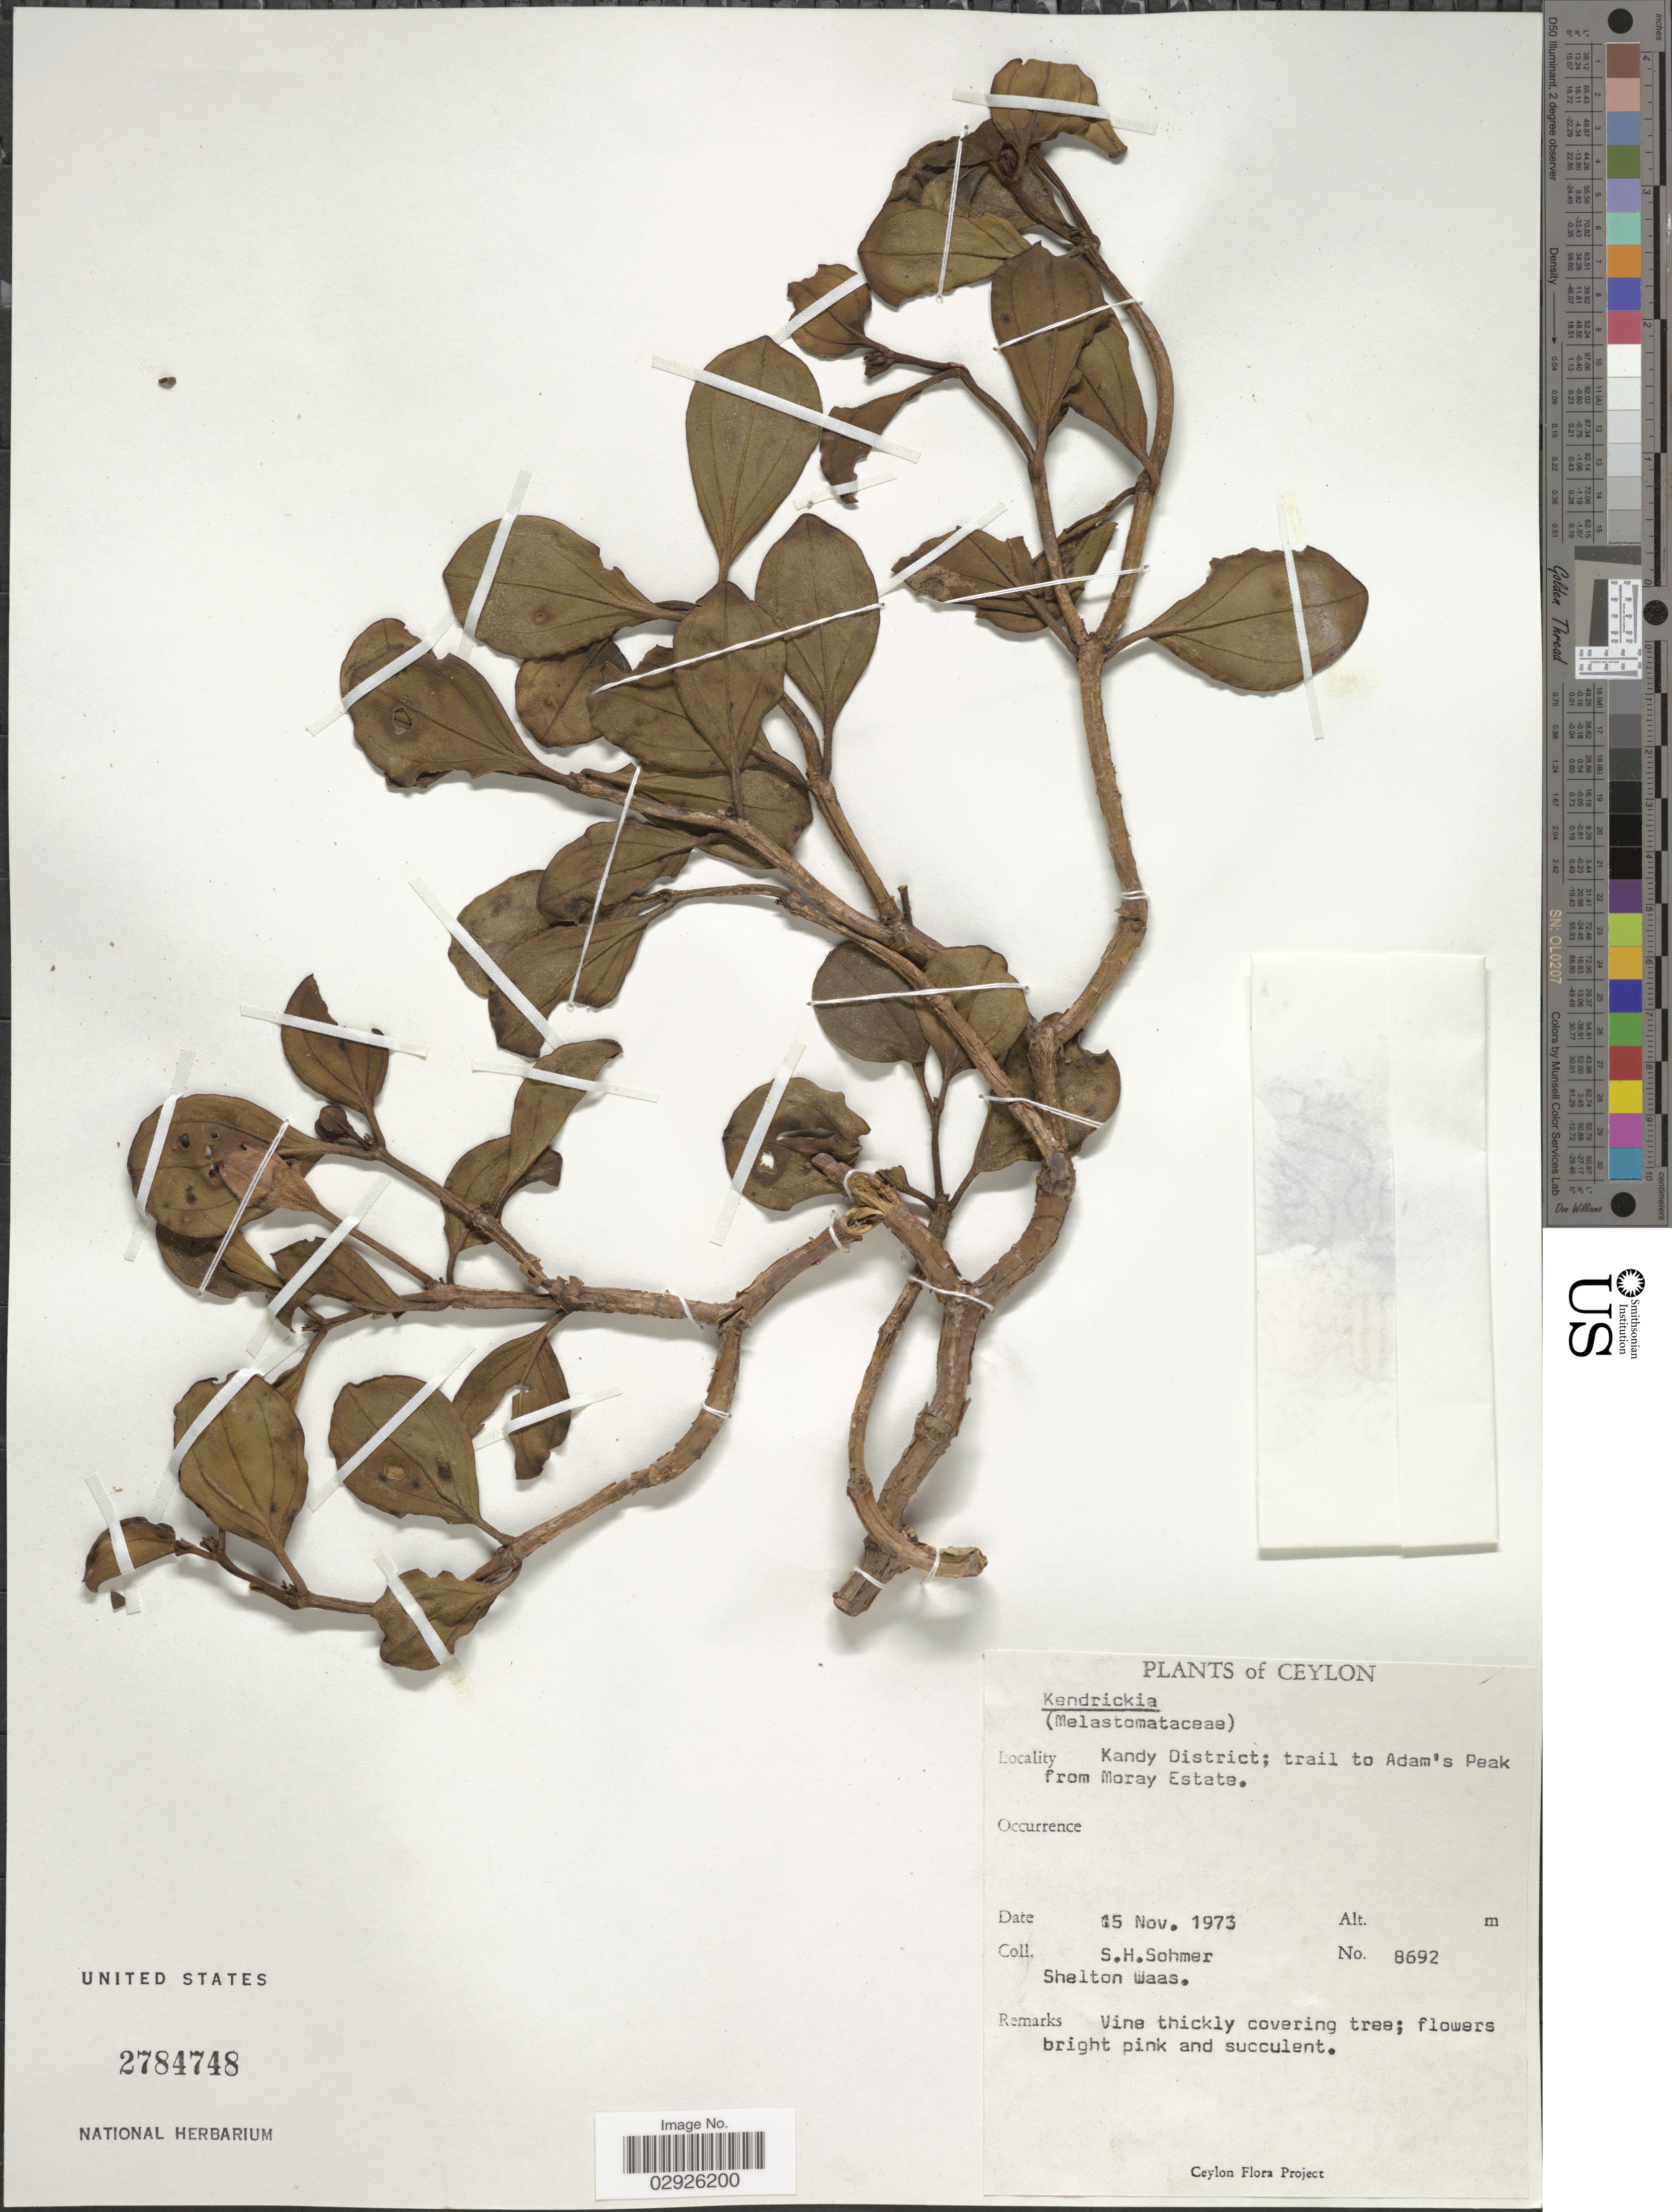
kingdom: Plantae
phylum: Tracheophyta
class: Magnoliopsida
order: Myrtales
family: Melastomataceae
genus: Kendrickia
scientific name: Kendrickia walkeri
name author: Hook. f.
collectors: S. H. Sohmer & S. Waas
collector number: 8692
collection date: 1973-11-15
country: Sri Lanka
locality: Ceylon. Kandy District; trail to Adam's Peak from Moray Estate.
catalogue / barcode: US 2784748